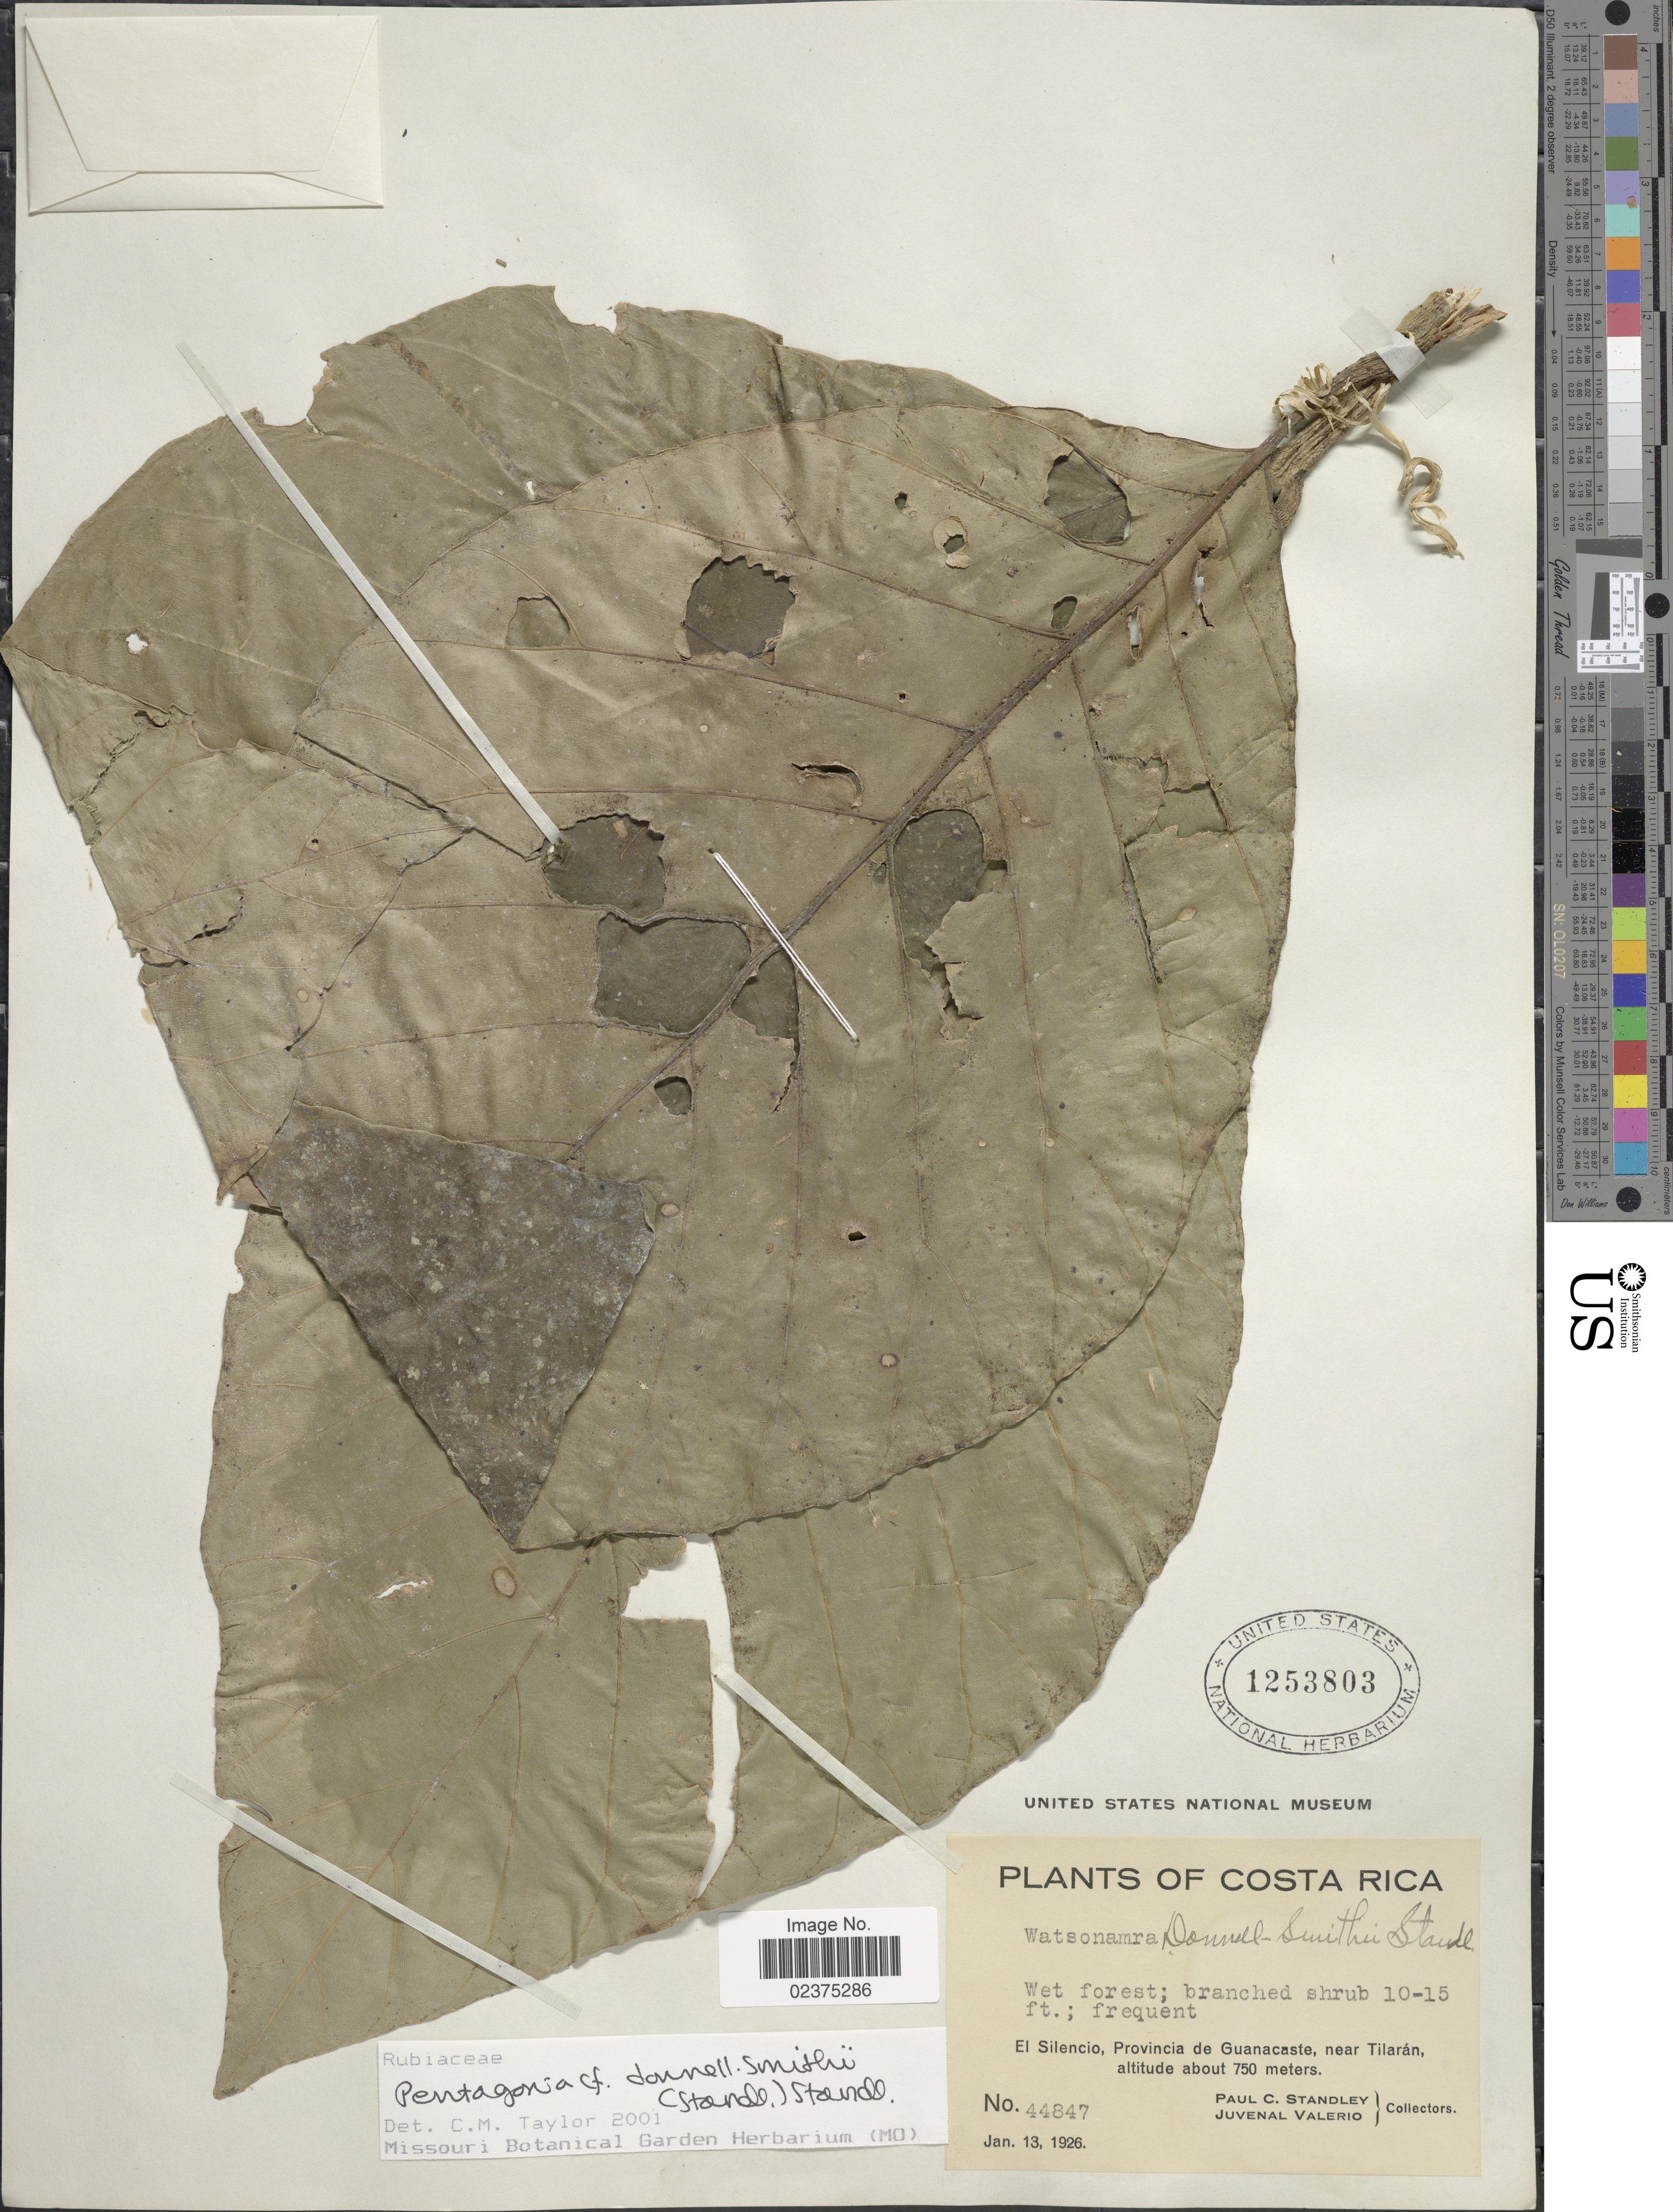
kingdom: Plantae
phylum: Tracheophyta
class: Magnoliopsida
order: Gentianales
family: Rubiaceae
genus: Pentagonia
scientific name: Pentagonia donnell-smithii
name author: (Standl.) Standl.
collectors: P. C. Standley & J. Valerio R.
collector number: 44847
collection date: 1926-01-13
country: Costa Rica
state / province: Guanacaste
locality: Wet forest; El Silencio, near Tilarán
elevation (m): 750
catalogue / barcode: US 1253803